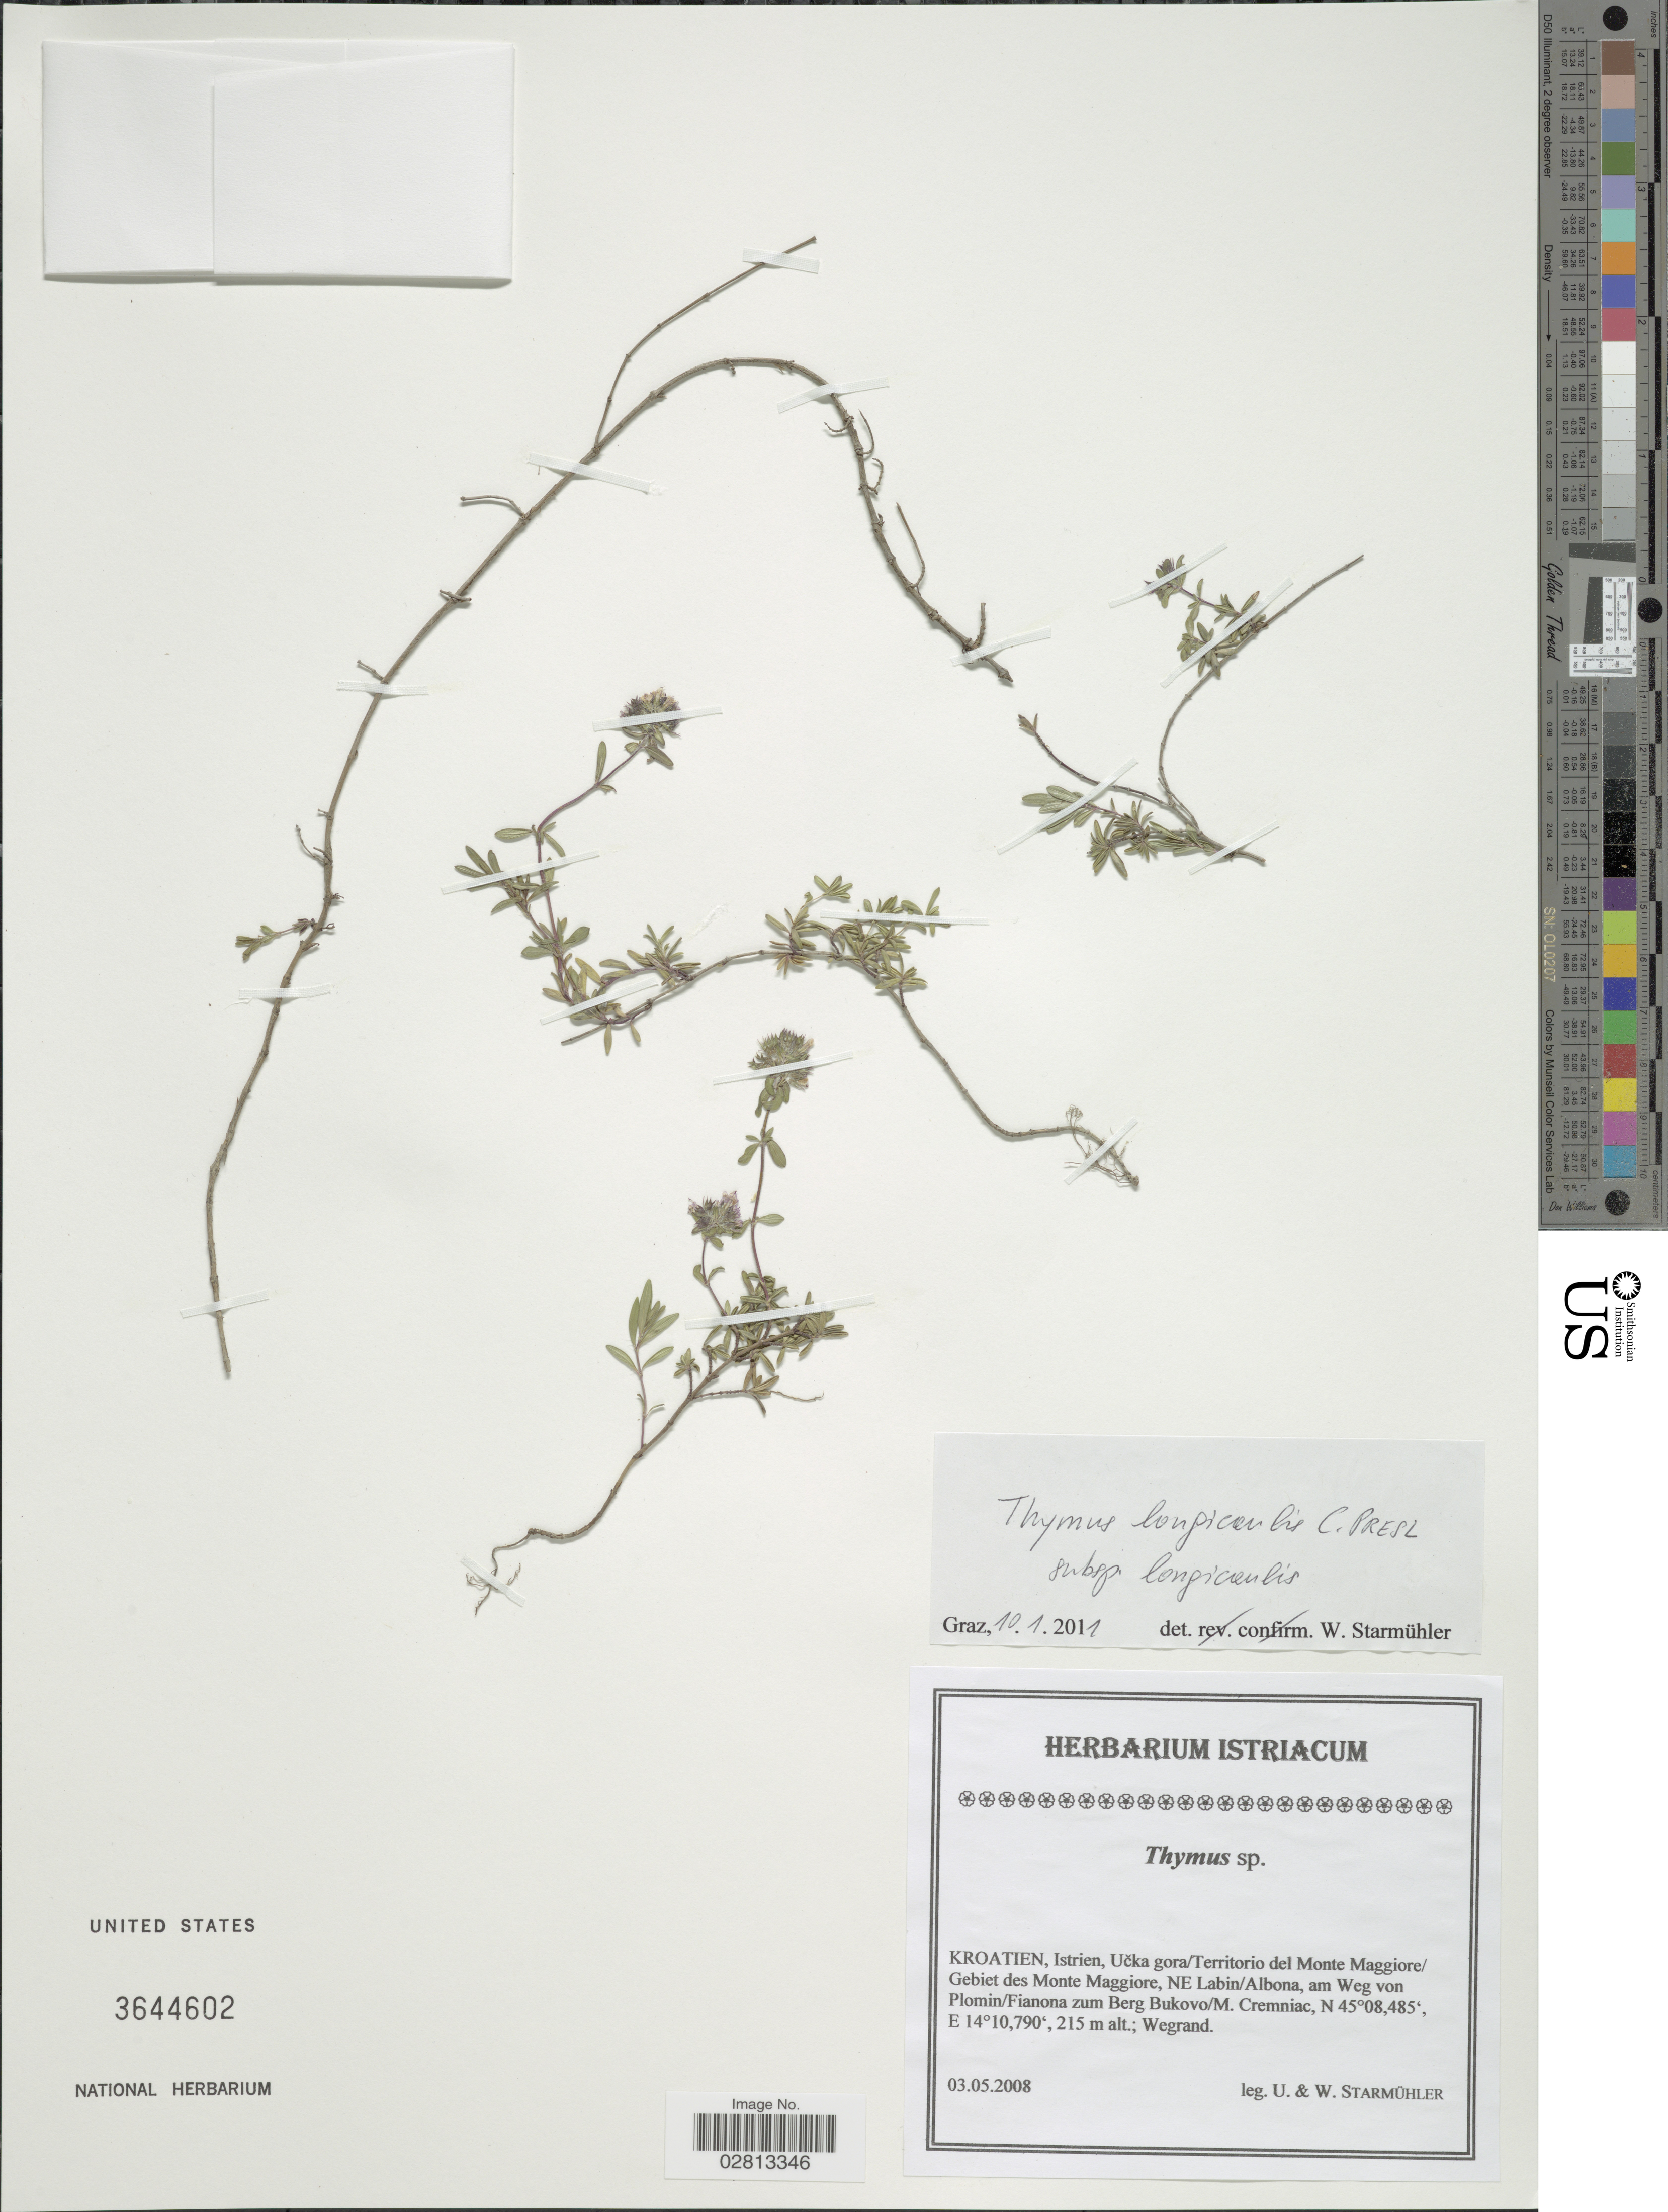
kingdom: Plantae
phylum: Tracheophyta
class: Magnoliopsida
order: Lamiales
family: Lamiaceae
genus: Thymus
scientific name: Thymus longicaulis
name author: C. Presl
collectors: U. Starmuhler & W. Starmühler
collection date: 2008-05-03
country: Croatia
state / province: Istria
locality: Istriacum. Kroatien, Istrien, Ucka gora/ Territorio del Monte Maggiore/ Gebiet des Monte Maggiore, NE Labin/ Albona, am Weg von Plomin/ Fianona zum Berg Bukovo/ M. Cremniac.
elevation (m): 215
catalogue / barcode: US 3644602